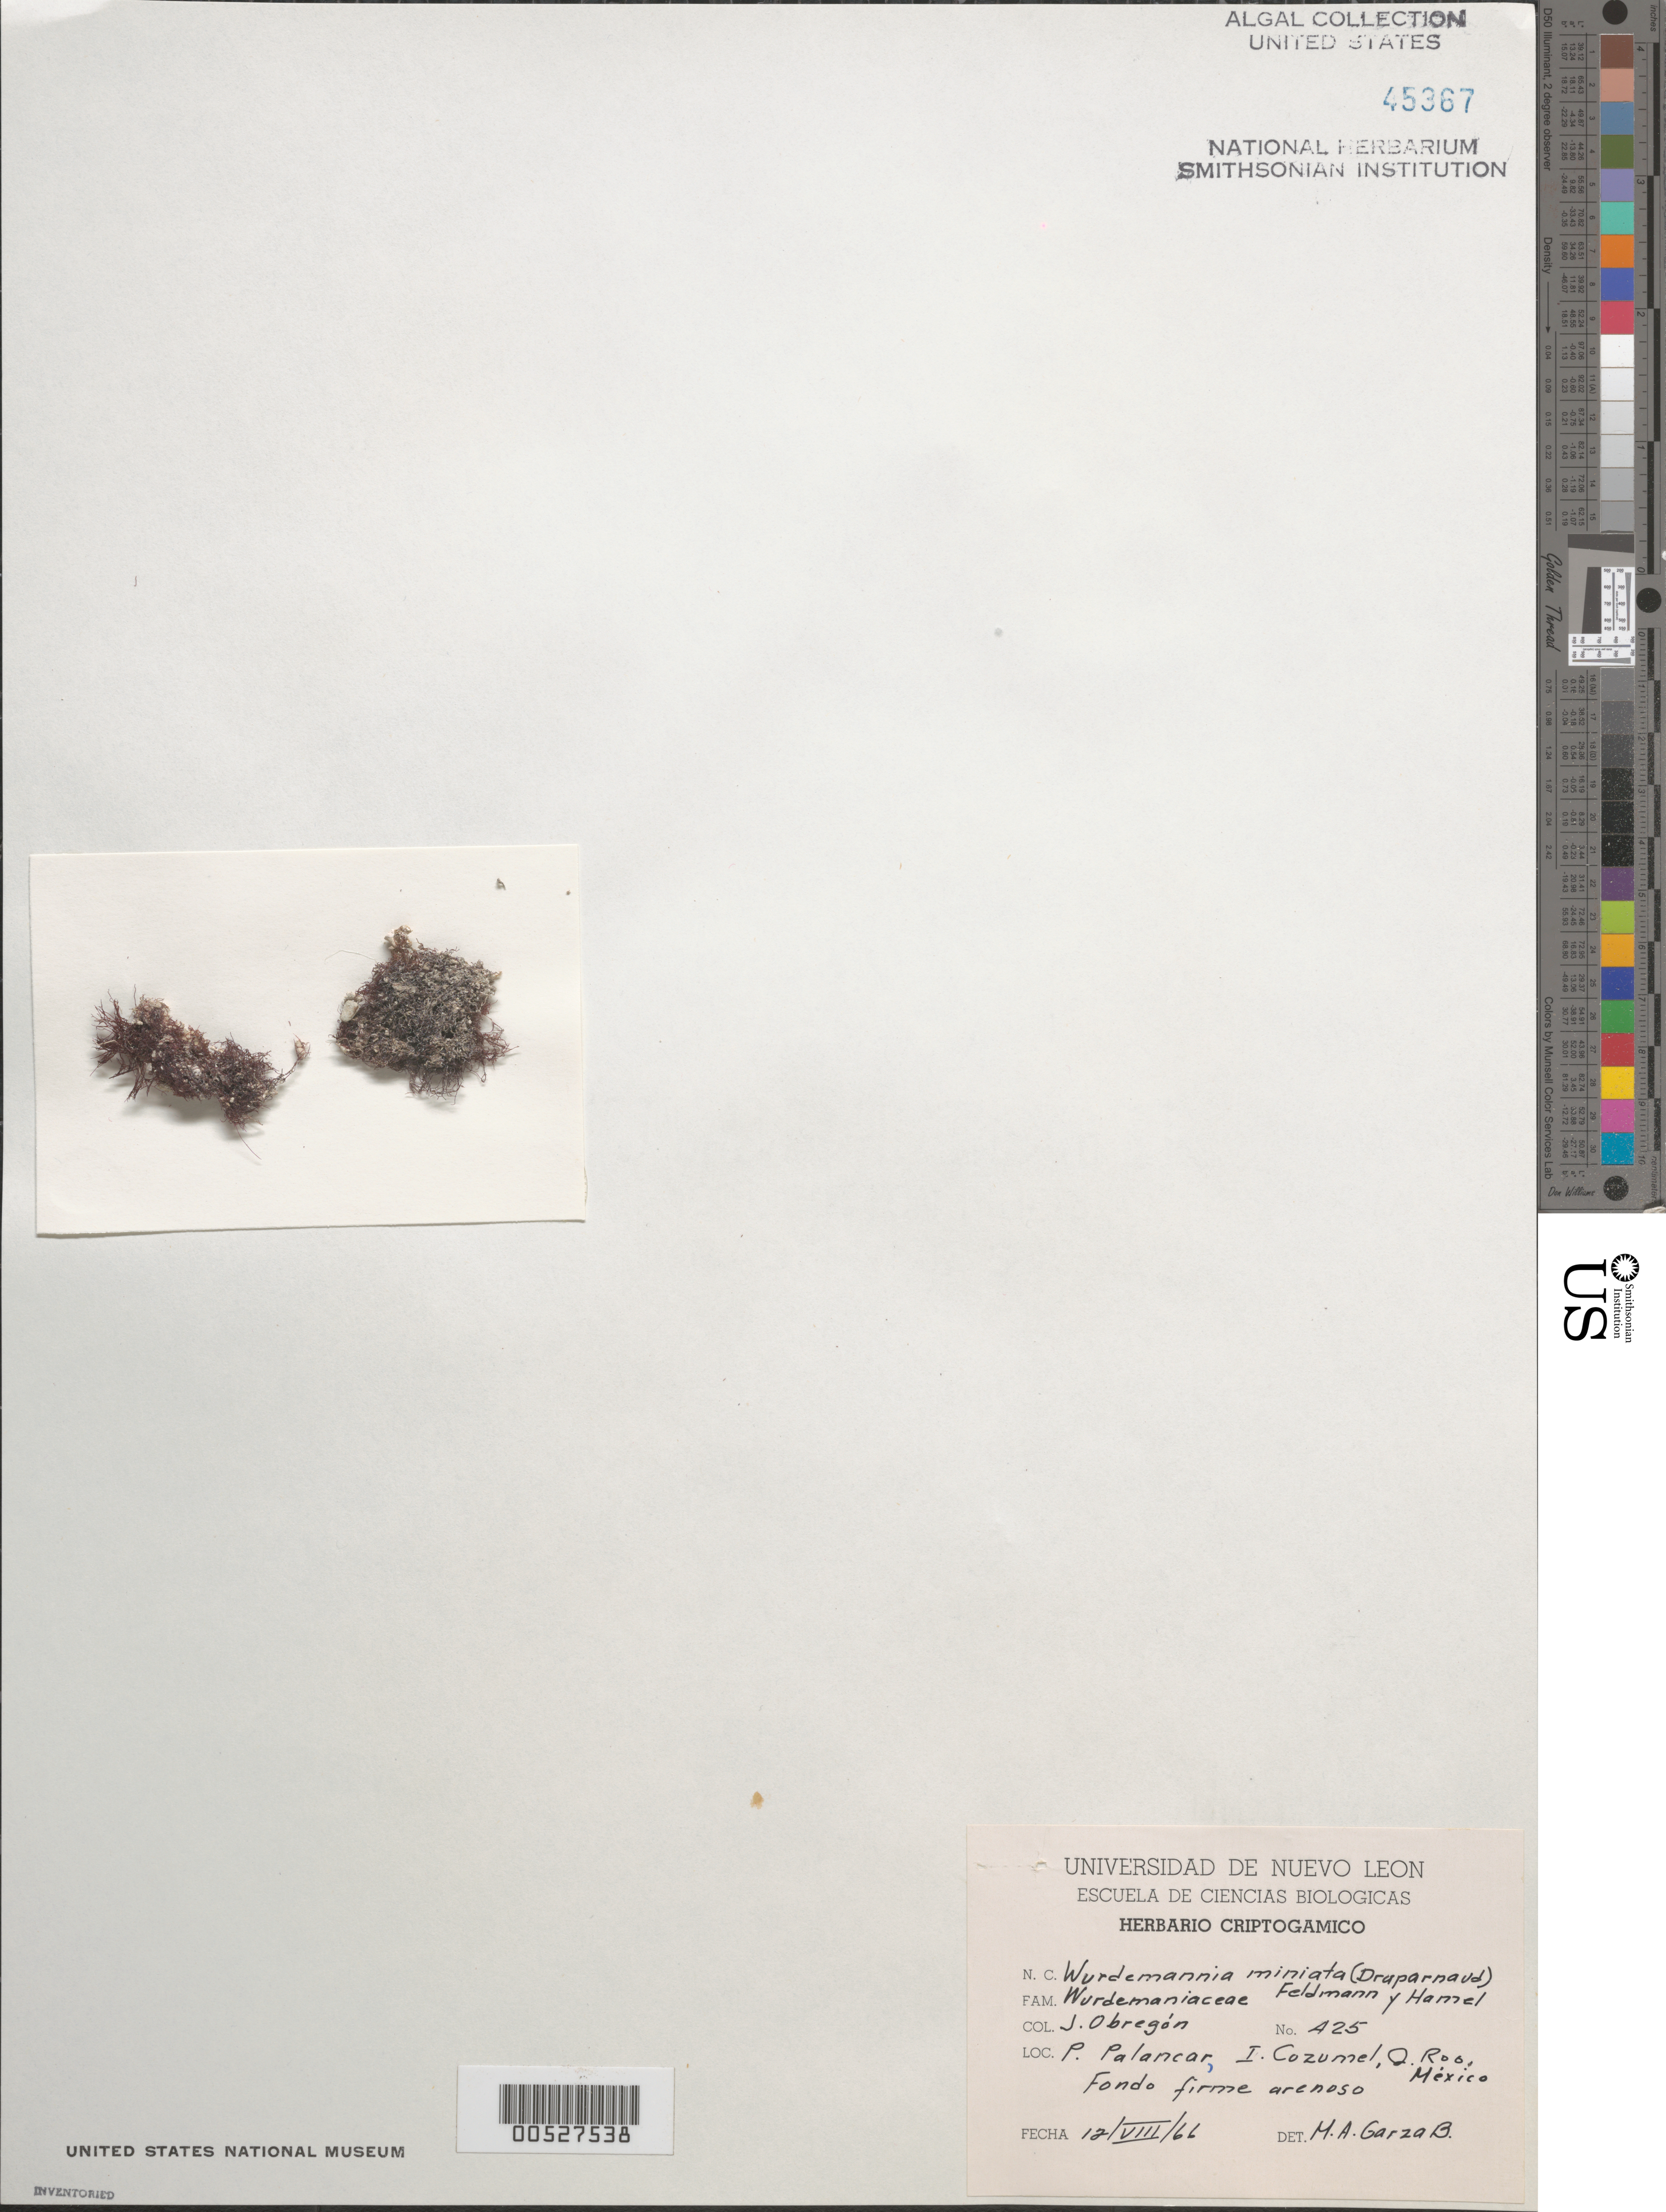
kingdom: Plantae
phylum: Rhodophyta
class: Florideophyceae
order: Gigartinales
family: Solieriaceae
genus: Wurdemannia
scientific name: Wurdemannia miniata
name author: (Spreng.) Feldmann & G. Hamel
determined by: Garza Barrientos, M. A.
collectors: J. Obregon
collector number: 425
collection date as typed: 12 Aug 1966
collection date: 1966-08-12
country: Mexico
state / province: Quintana Roo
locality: Punta palancar, isla cozumel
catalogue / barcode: US 45367